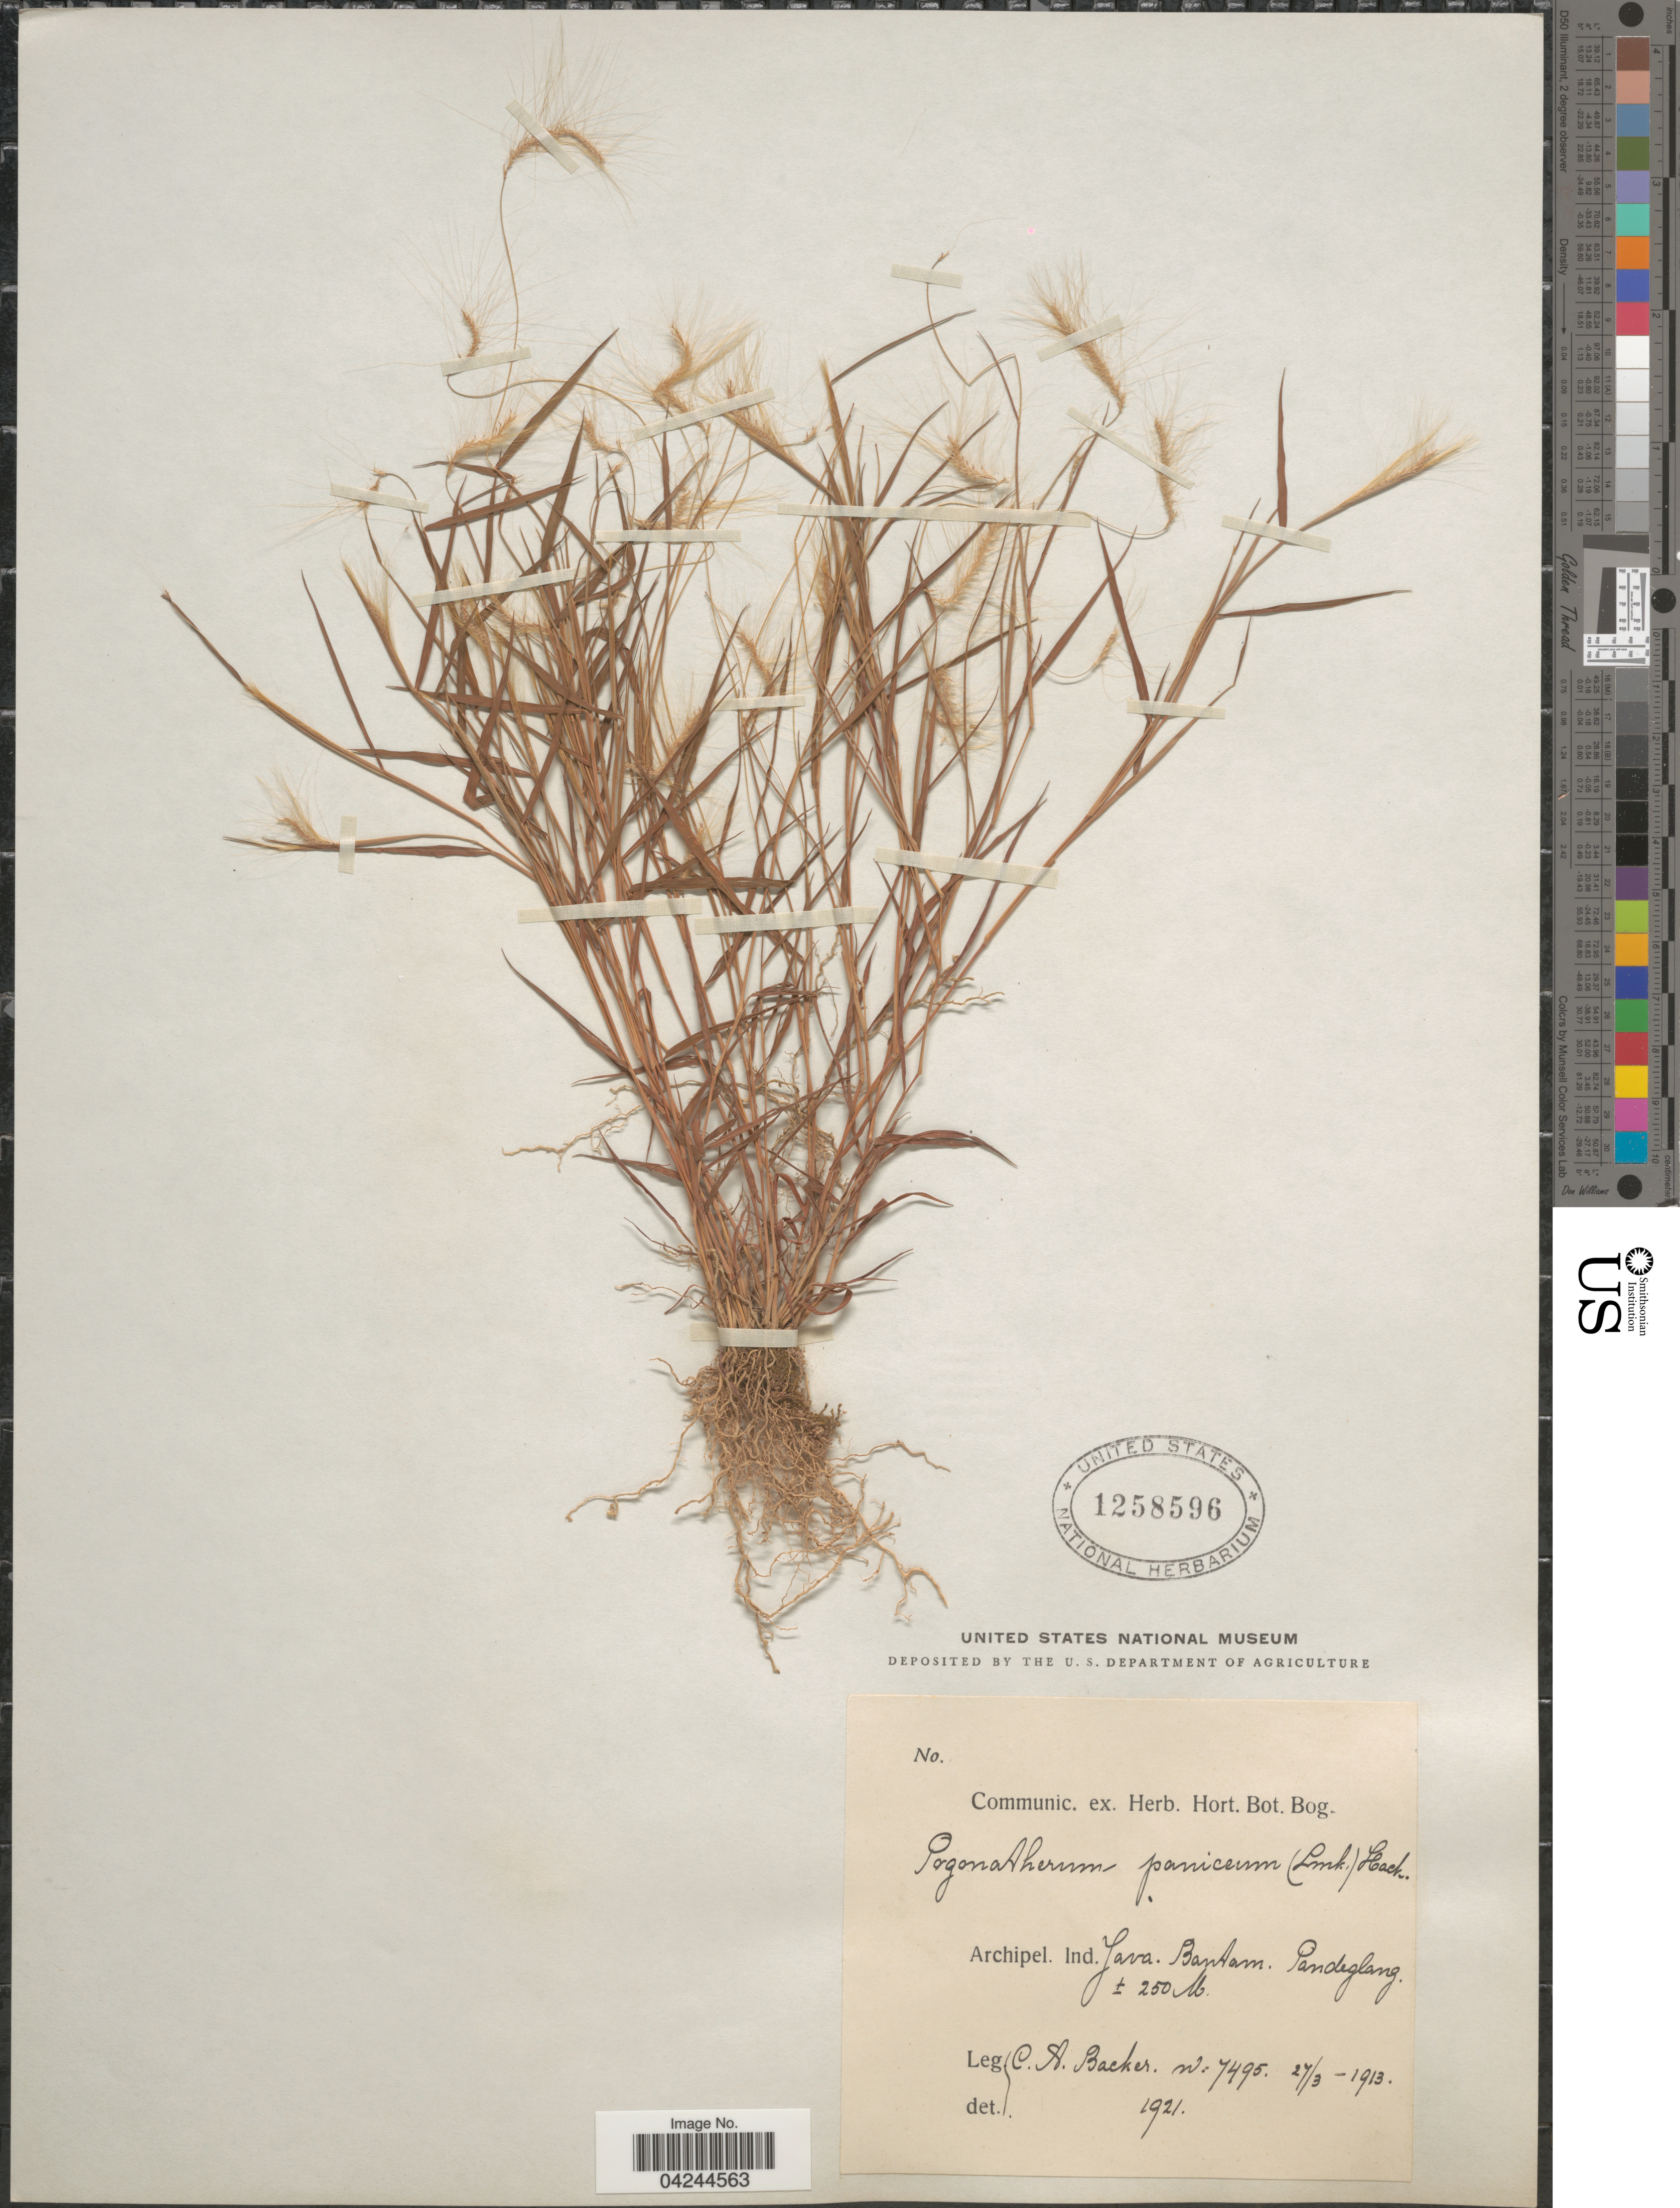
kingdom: Plantae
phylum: Tracheophyta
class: Liliopsida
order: Poales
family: Poaceae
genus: Pogonatherum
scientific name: Pogonatherum crinitum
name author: (Thunb.) Kunth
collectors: C. A. Backer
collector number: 7495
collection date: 1913-03-27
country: Indonesia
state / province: Java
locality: Archipel. Ind. Java. Bantam. Pandeglang.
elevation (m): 250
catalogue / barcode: US 1258596